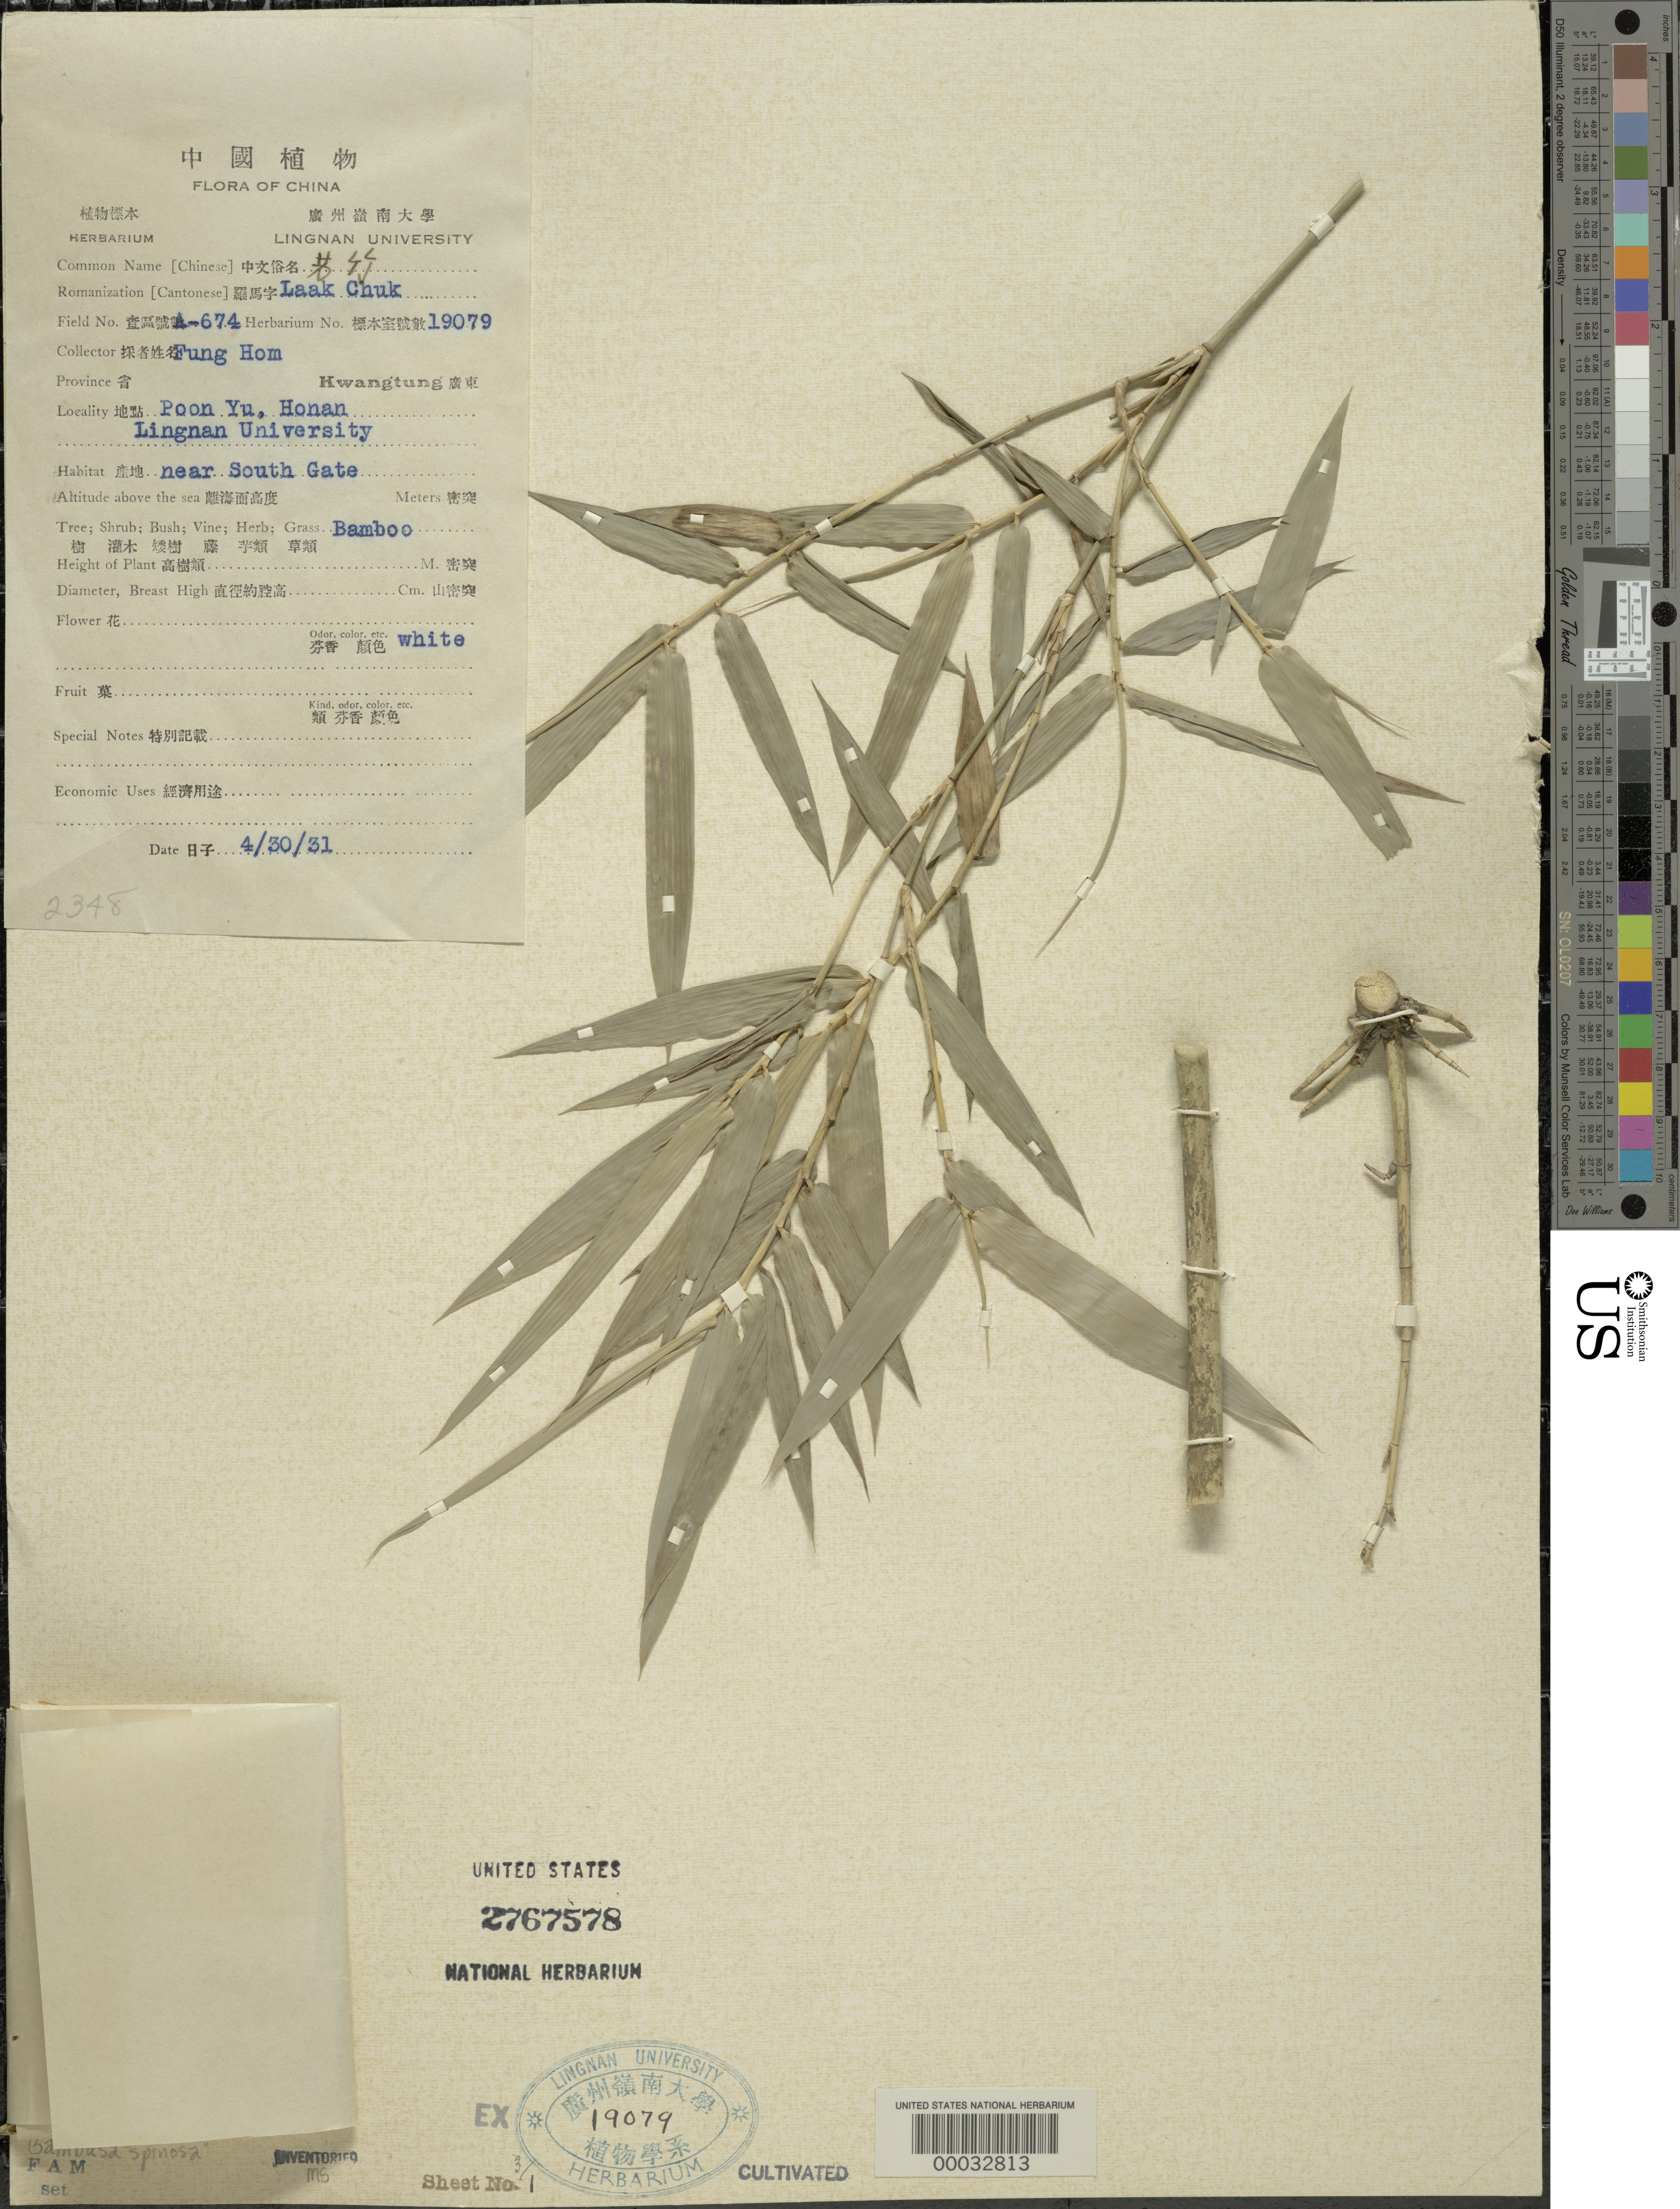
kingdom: Plantae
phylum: Tracheophyta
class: Liliopsida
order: Poales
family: Poaceae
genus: Bambusa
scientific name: Bambusa spinosa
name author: Roxb.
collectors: H. L. Fung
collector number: A-674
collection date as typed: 30 Apr 1931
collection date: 1931-04-30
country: China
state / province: Guangdong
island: Honam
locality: Lingnan University Bamboo Garden, Poon Yu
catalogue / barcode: US 2767578